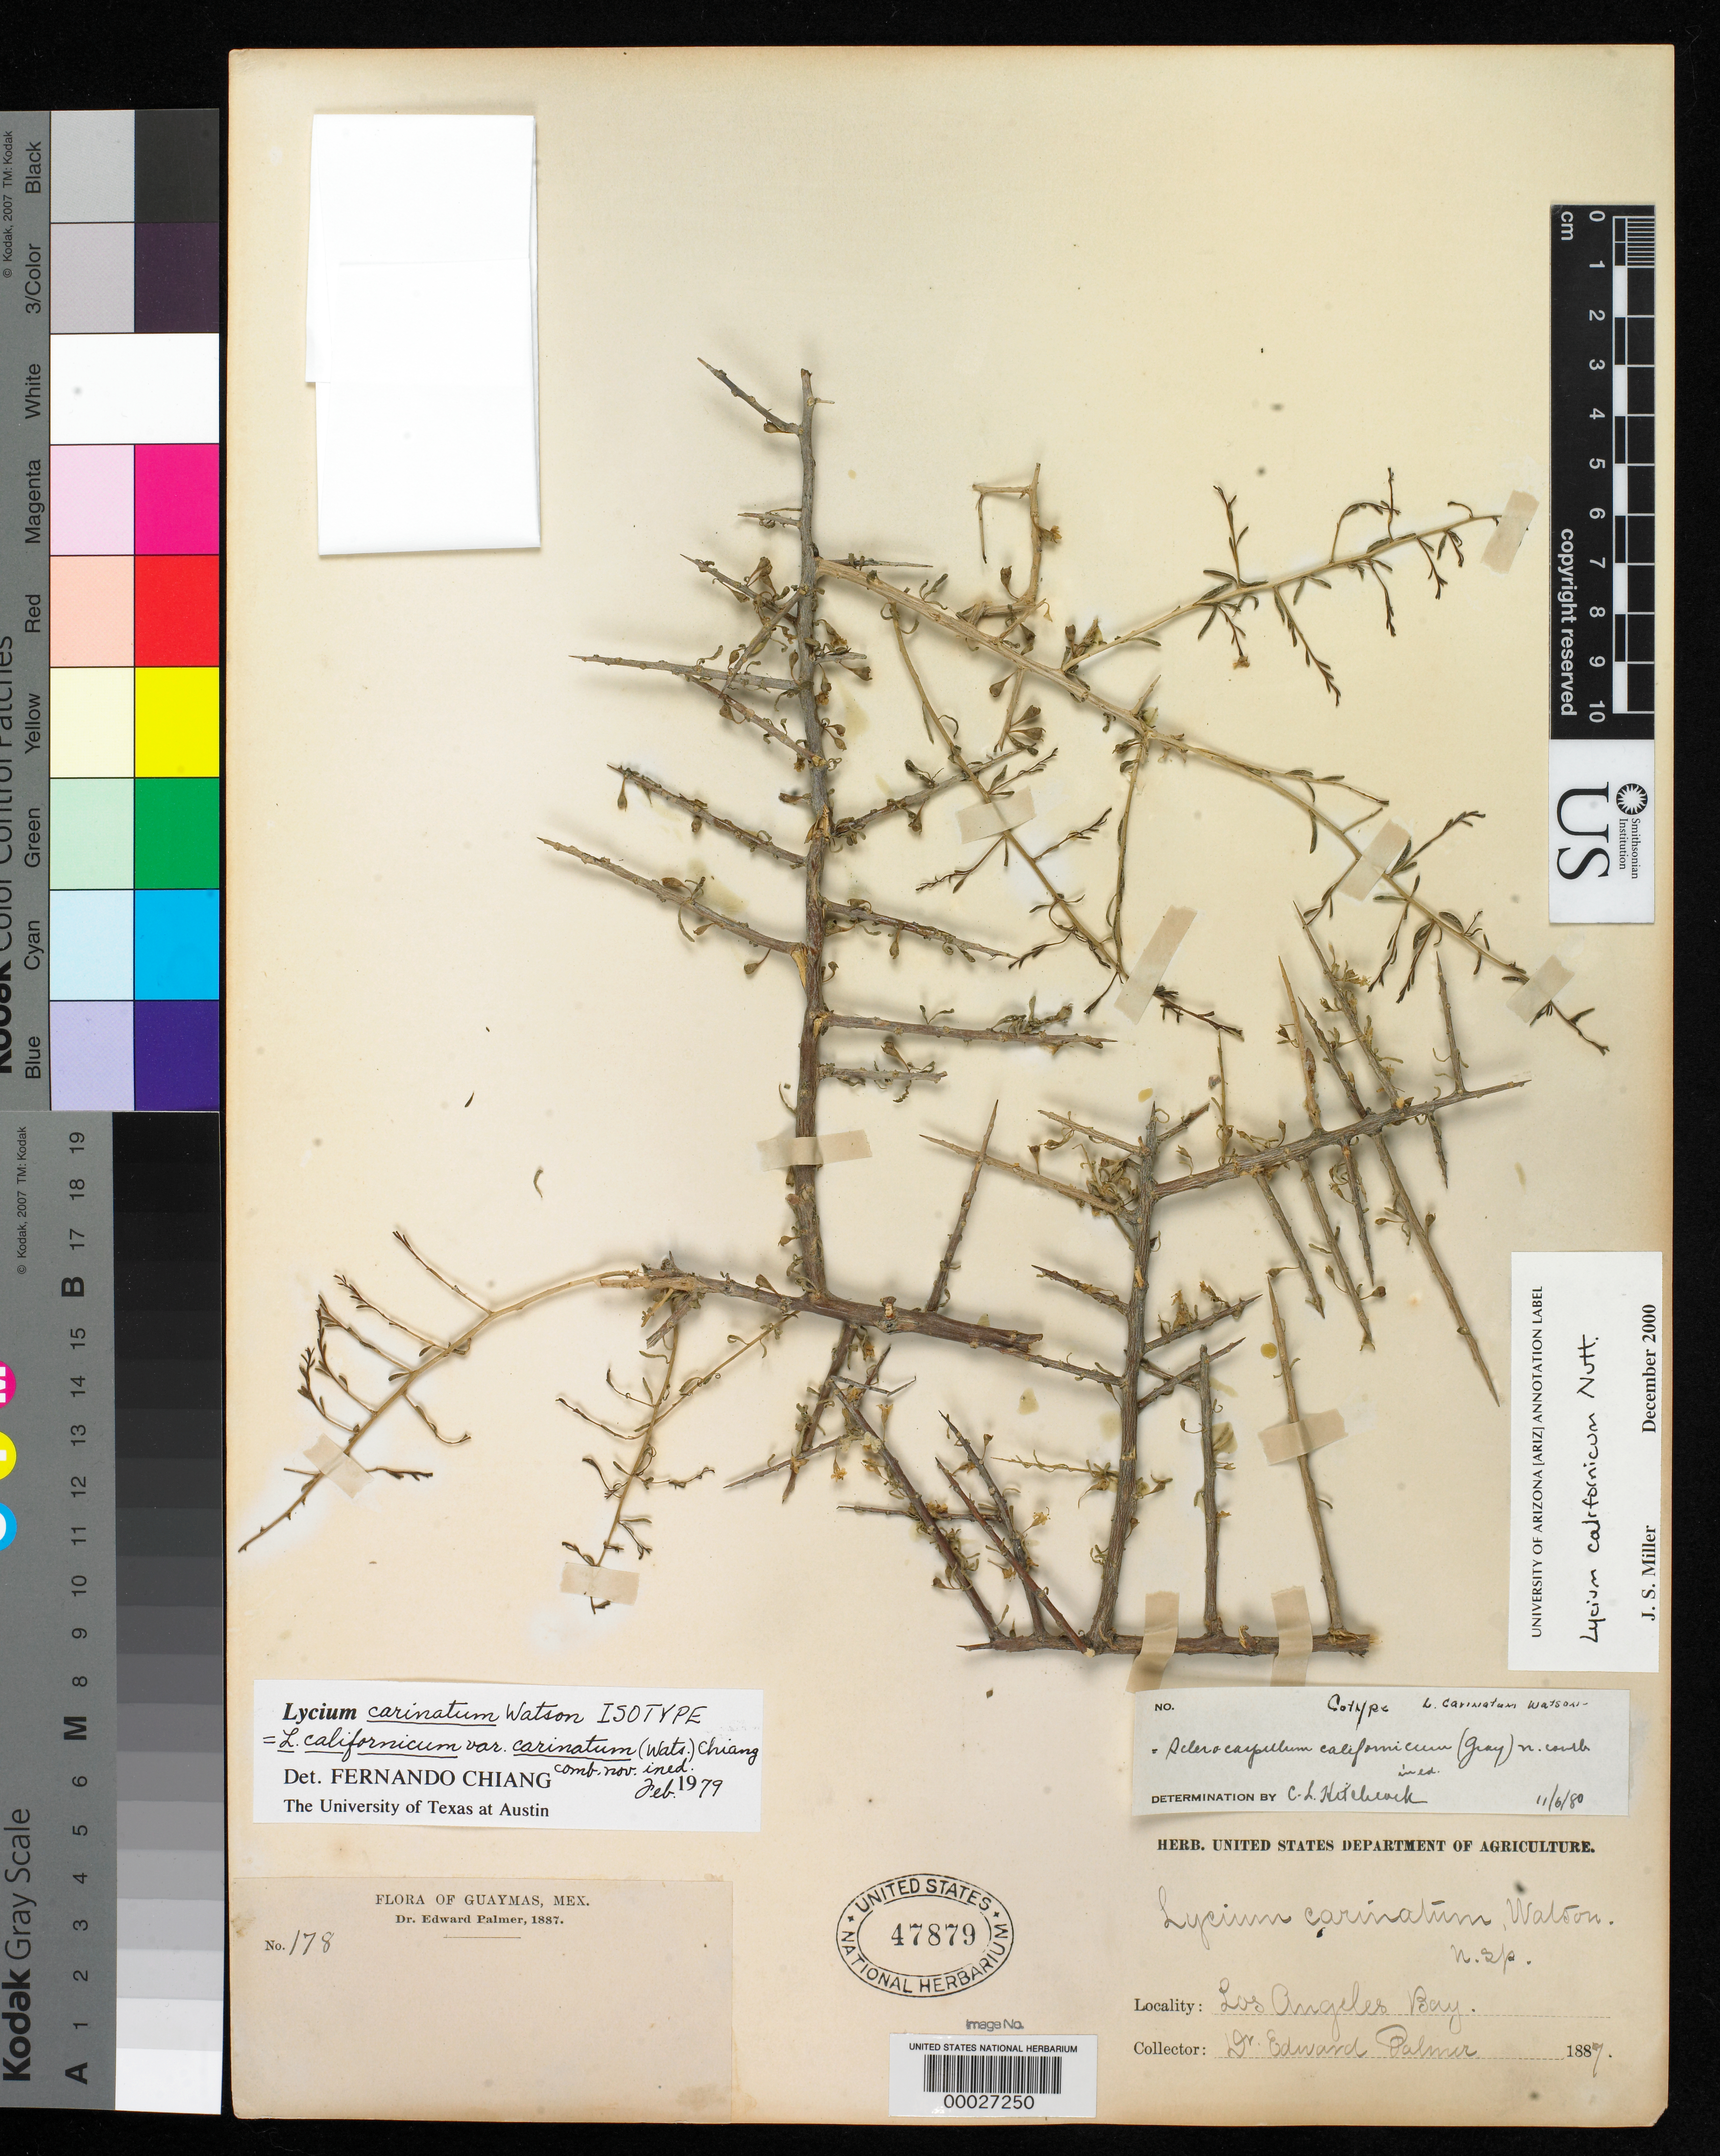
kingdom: Plantae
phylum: Tracheophyta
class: Magnoliopsida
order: Solanales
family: Solanaceae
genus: Lycium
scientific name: Lycium carinatum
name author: S. Watson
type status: Isotype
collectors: E. Palmer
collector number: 178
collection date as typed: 1887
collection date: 1887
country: Mexico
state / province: Sonora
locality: Near Guaymas. Los Angeles Bay.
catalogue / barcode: US 47879